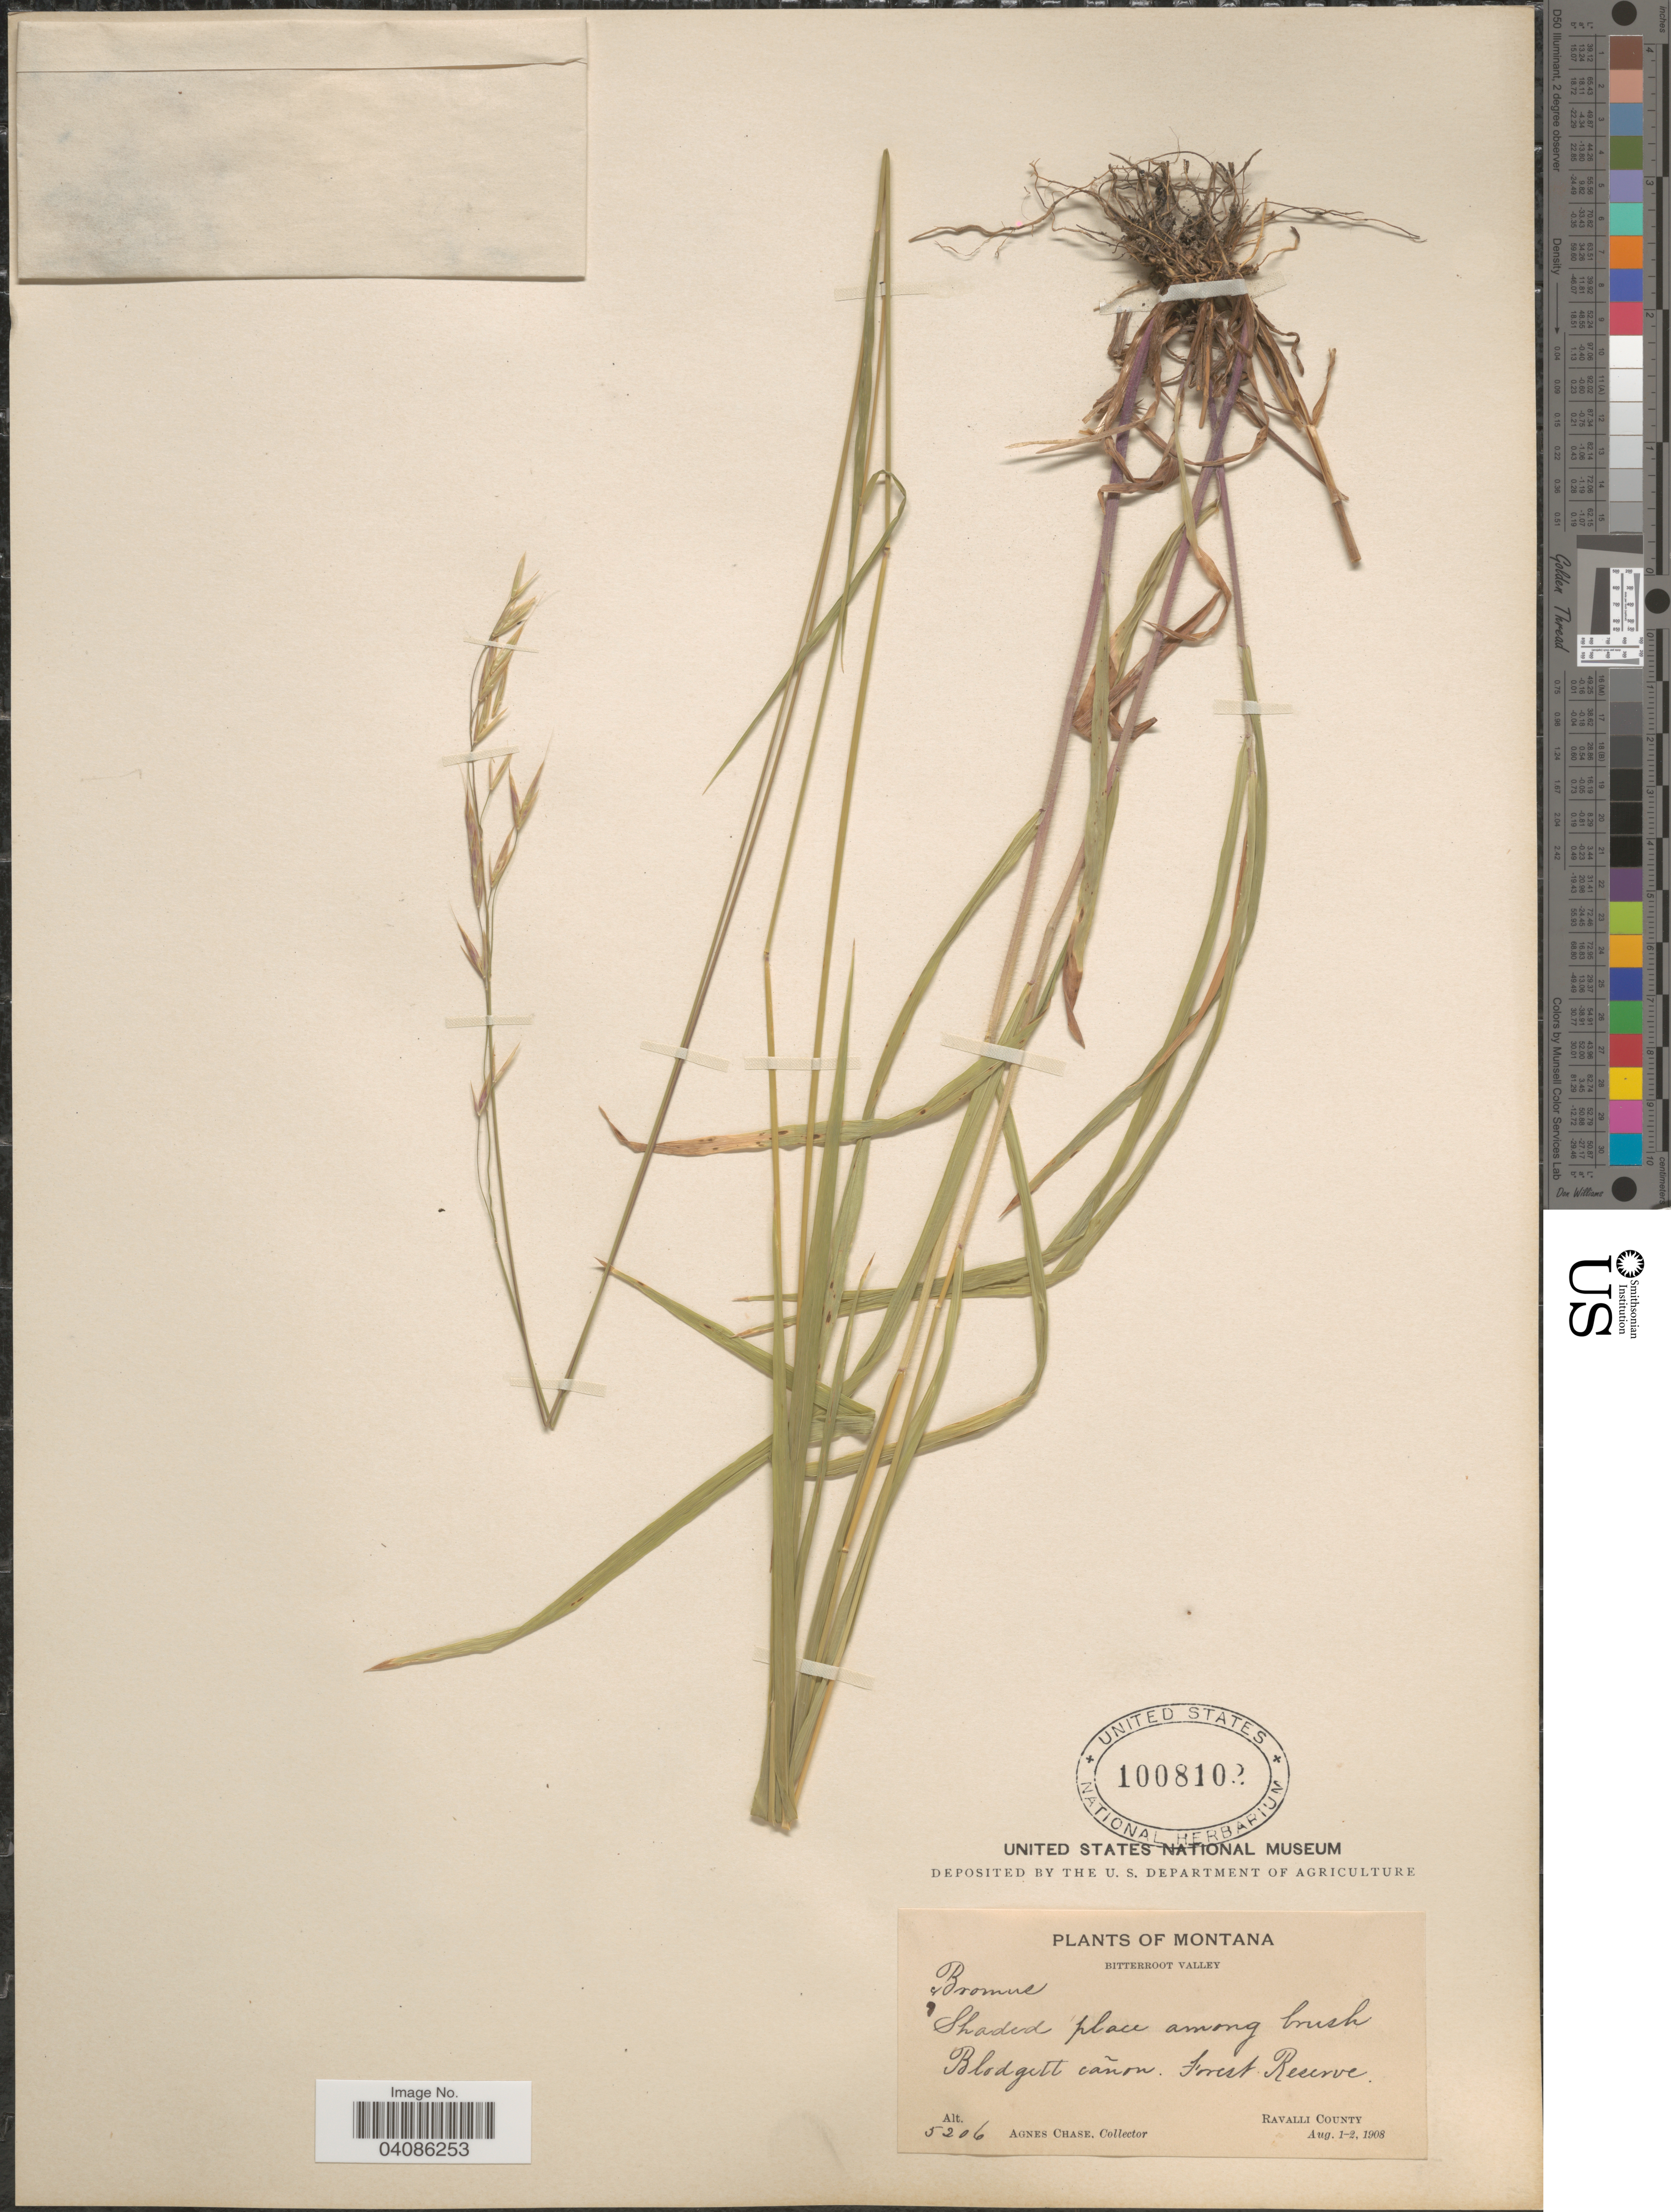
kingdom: Plantae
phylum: Tracheophyta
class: Liliopsida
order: Poales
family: Poaceae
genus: Bromus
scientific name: Bromus texensis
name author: (Shear) Hitchc.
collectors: A. Chase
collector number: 5206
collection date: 1908-08-01/1908-08-02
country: United States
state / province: Montana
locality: Bitterroot Valley. Blodgutt cañon. Forest Reserve. Ravalli County.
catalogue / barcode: US 1008102